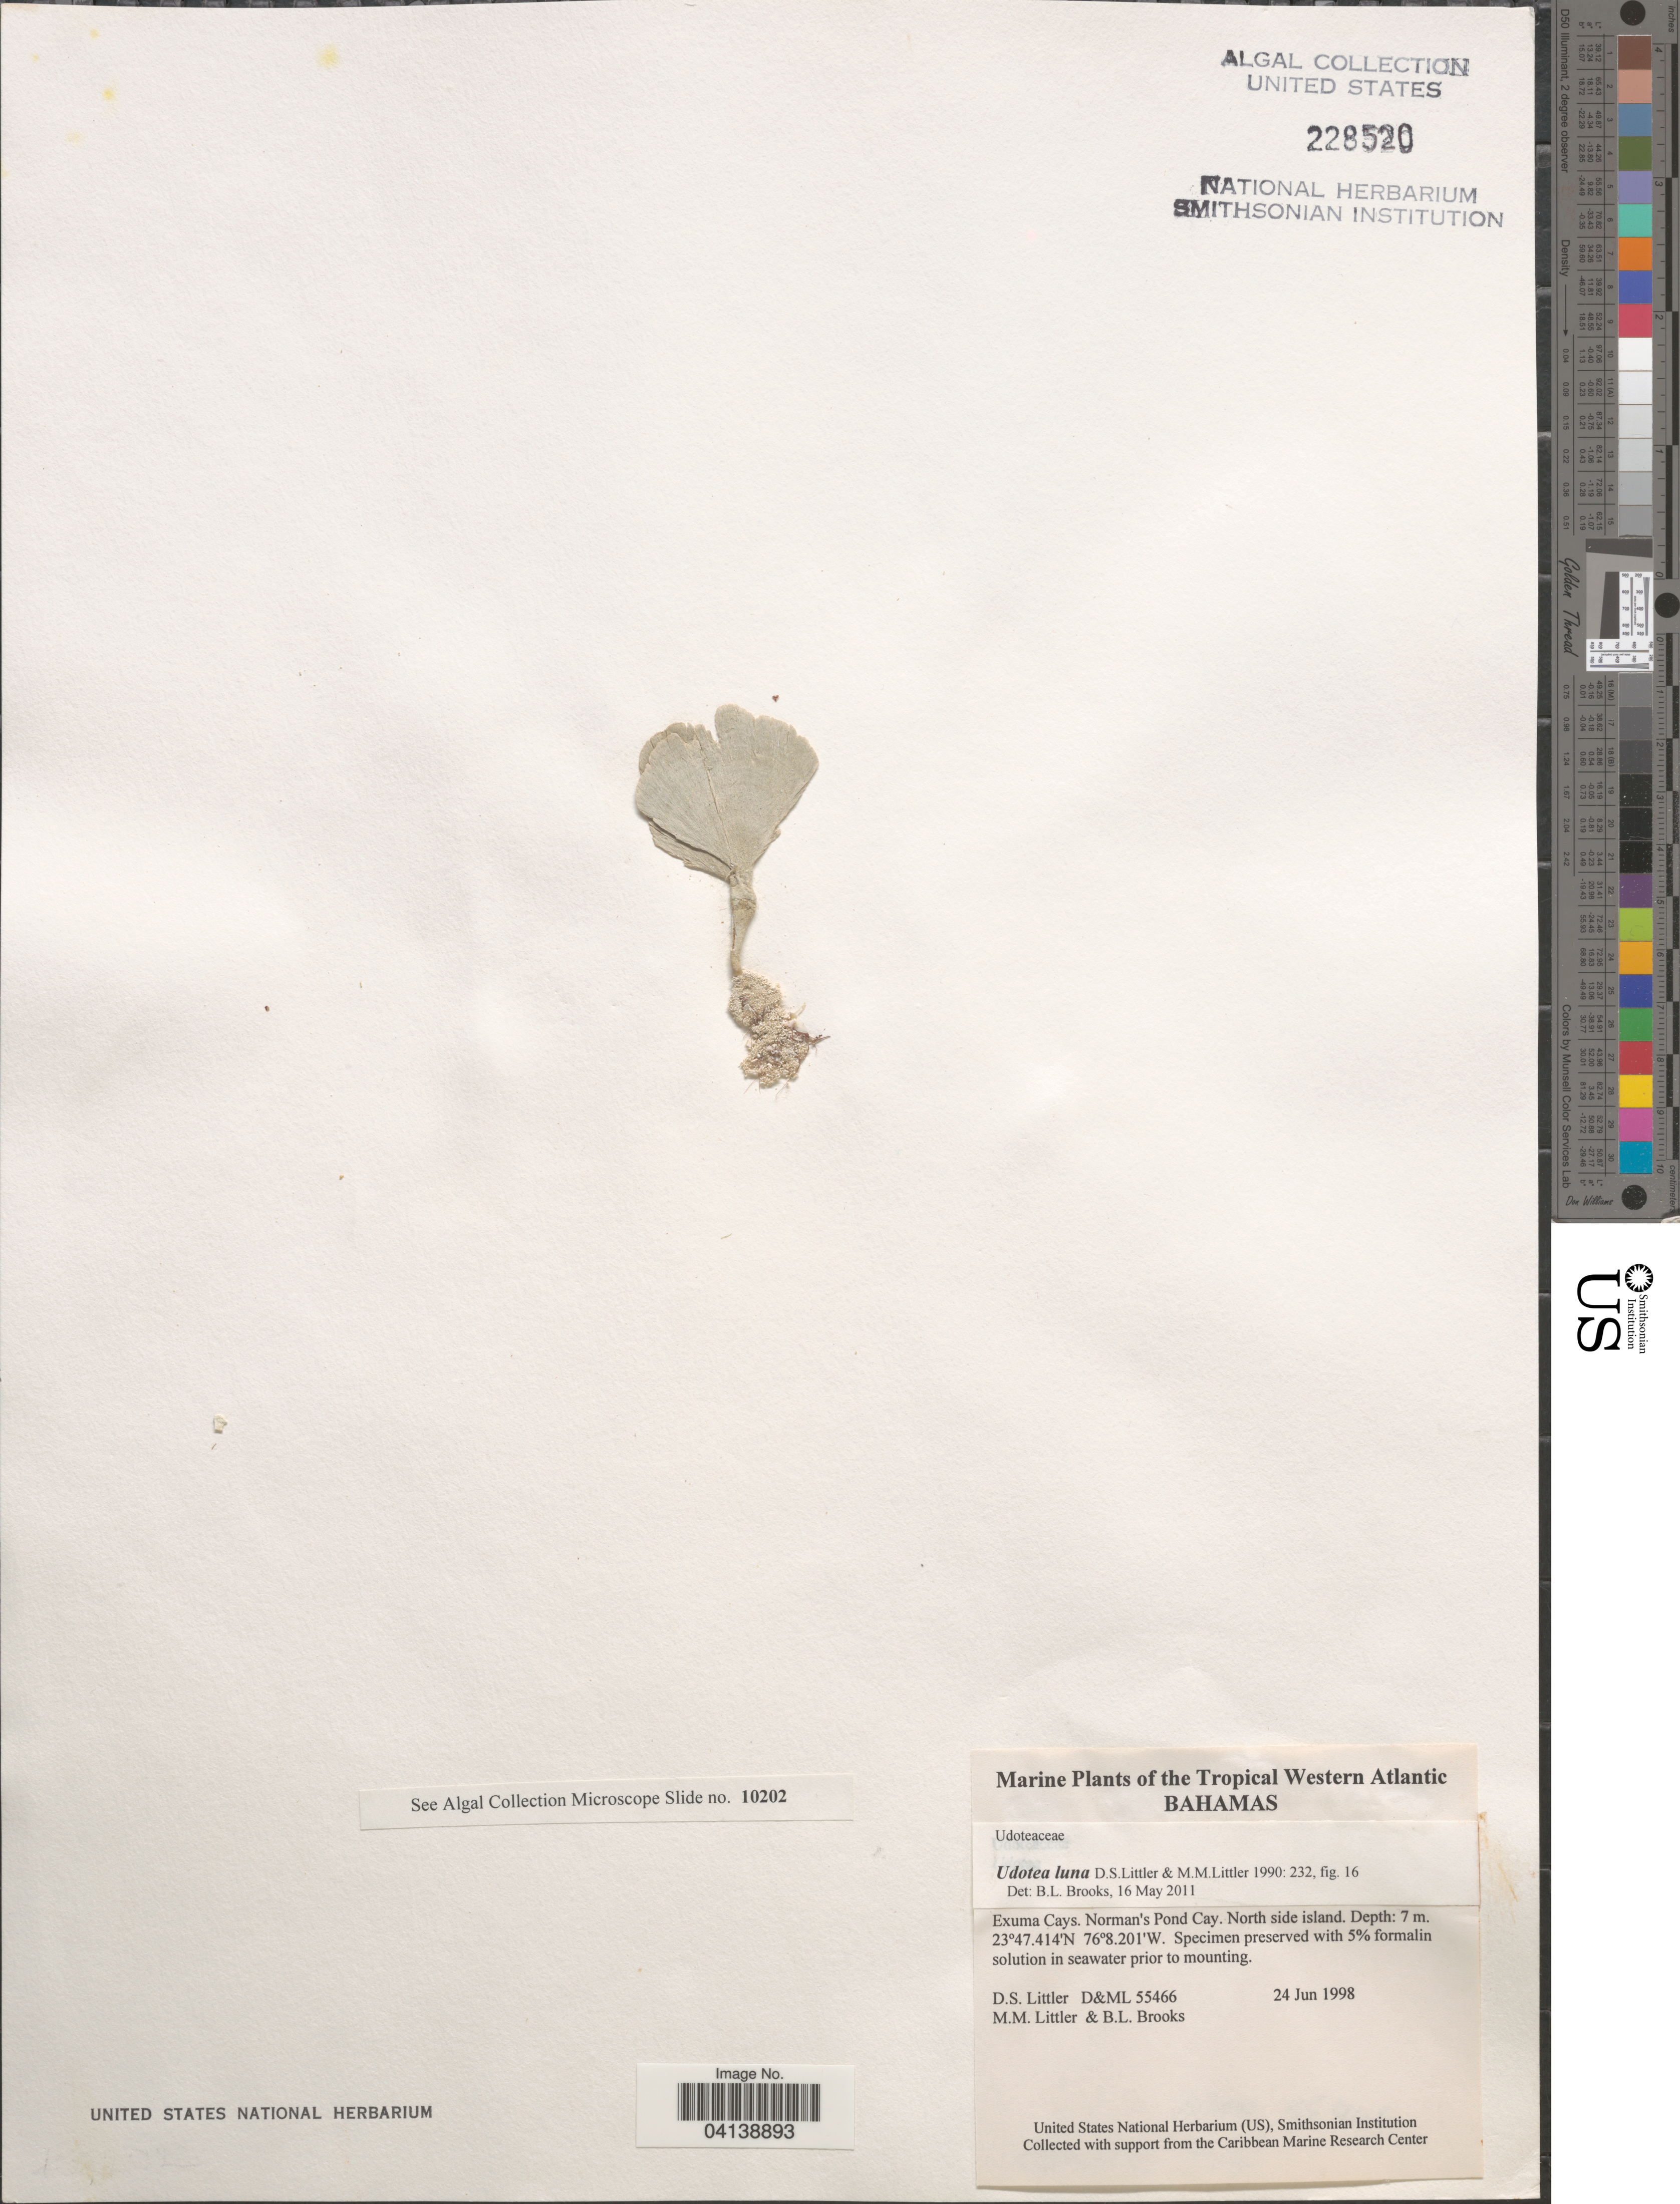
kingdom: Plantae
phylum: Chlorophyta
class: Ulvophyceae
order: Bryopsidales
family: Udoteaceae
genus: Udotea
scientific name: Udotea luna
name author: D.S. Littler & Littler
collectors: D. S. Littler & B. Brooks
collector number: D&ML55466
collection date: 1998-06-24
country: Bahamas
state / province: Exuma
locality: The Tropical Western Atlantic. Exuma Cays. Norman's Pond Cay. North side island.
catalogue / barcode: US 228520